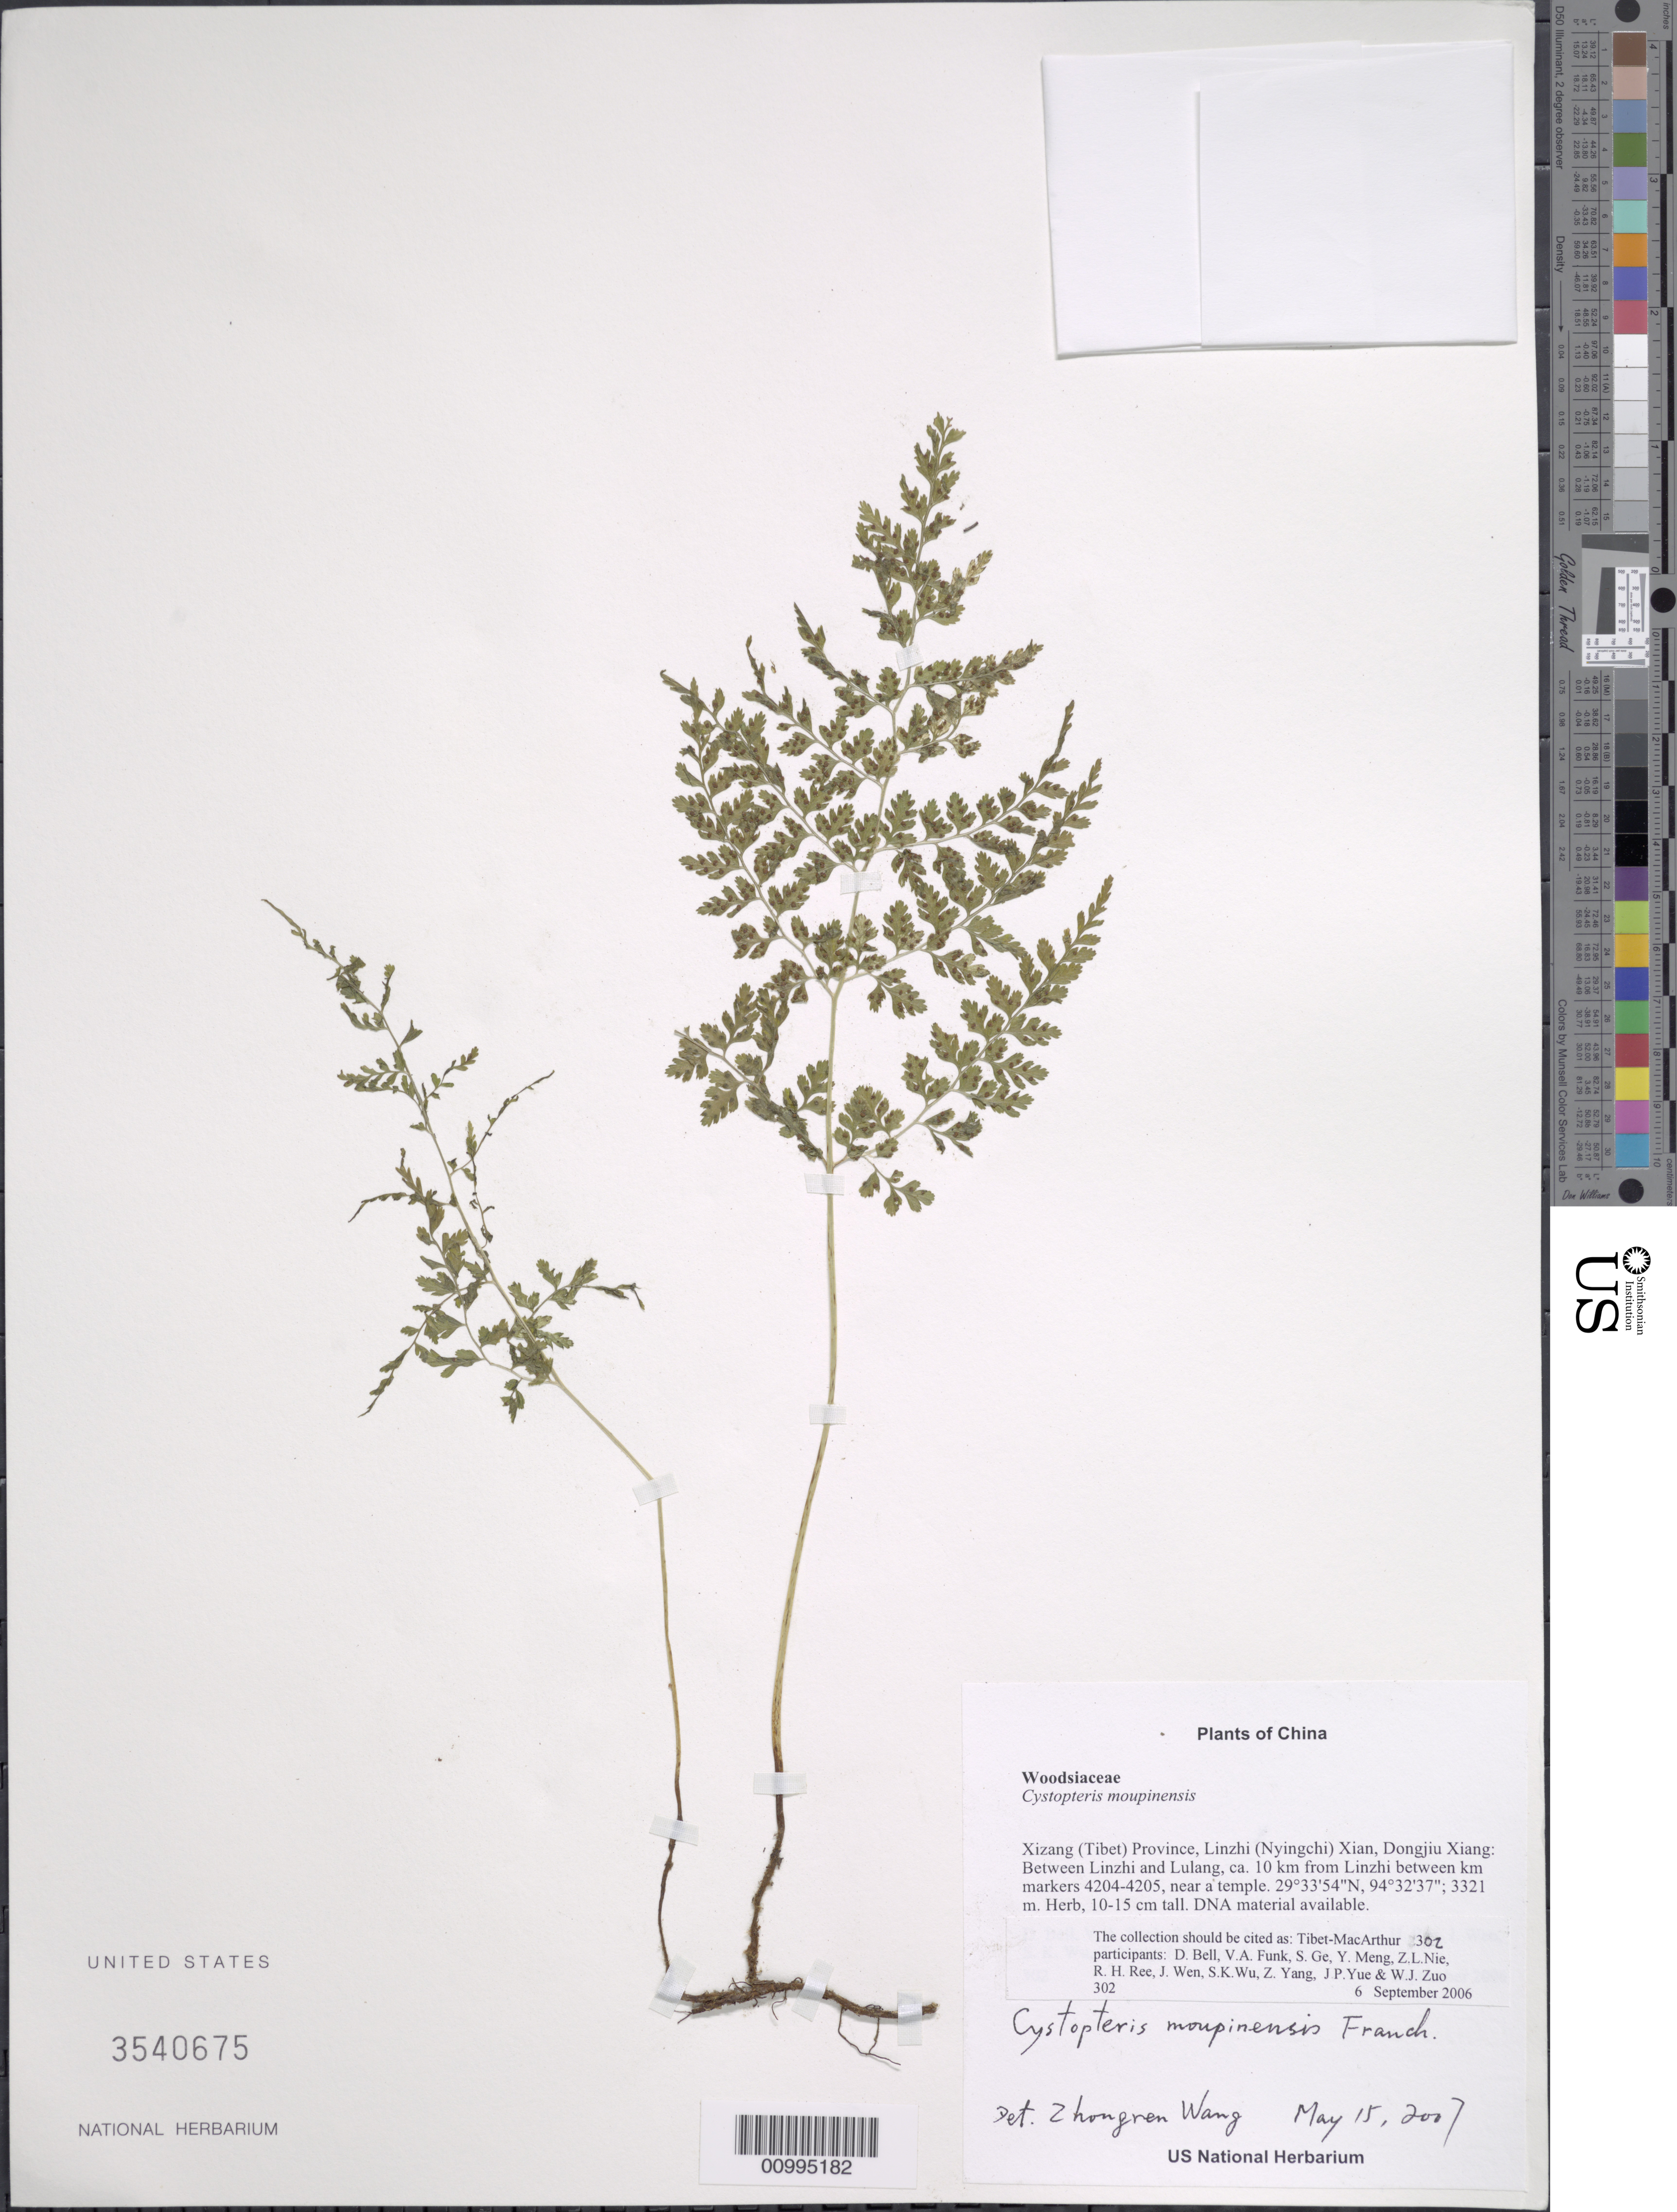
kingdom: Plantae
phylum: Tracheophyta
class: Polypodiopsida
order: Polypodiales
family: Cystopteridaceae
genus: Cystopteris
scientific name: Cystopteris sp.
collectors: Tibet-MacArthur, D. A. Bell, V. Funk, S. Ge, Y. Meng, Z. Nie, R. Ree, J. Wen, S. K. Wu, Z. Yang, J. Yue & W. Zuo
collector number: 302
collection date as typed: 06 Sep 2006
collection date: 2006-09-06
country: China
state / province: Xizang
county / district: Linzhi (Nyingchi) Xian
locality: Dongjiu Xiang. Between Linzhi and Lulang, ca. 10 km from Linzhi between km markers 4204-4205, near a temple.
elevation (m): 3321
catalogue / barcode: US 3540675